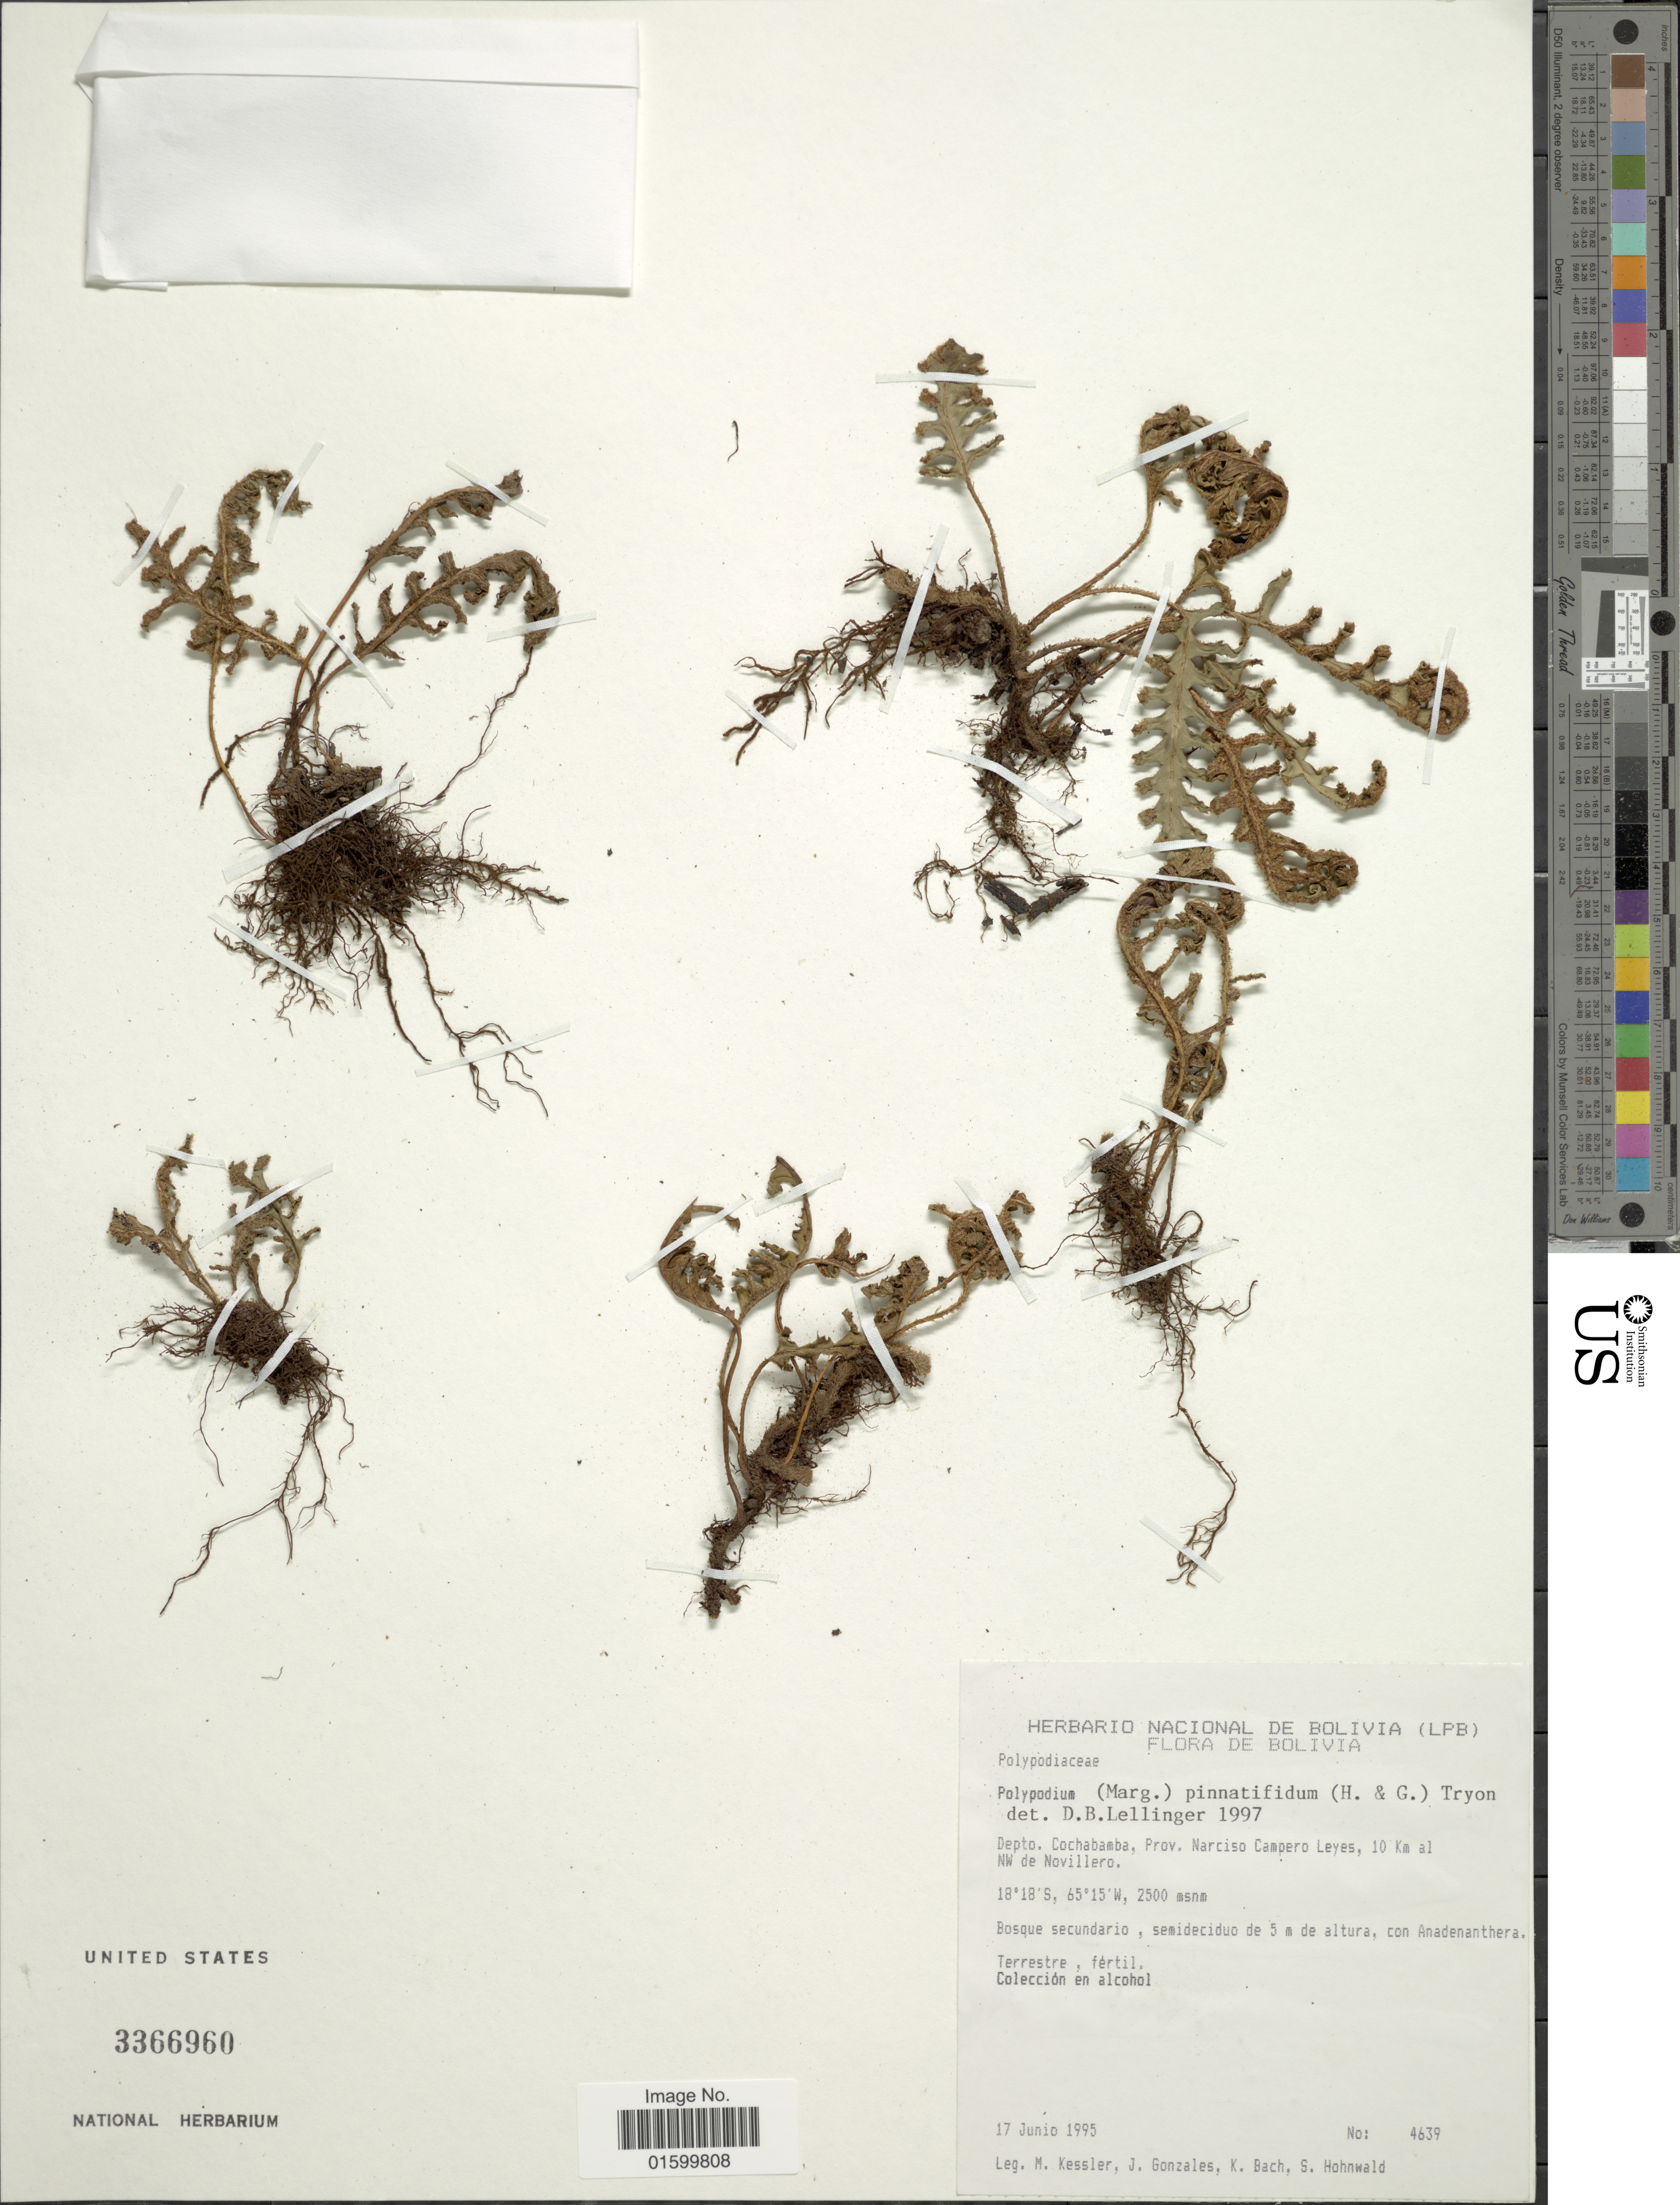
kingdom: Plantae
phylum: Tracheophyta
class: Polypodiopsida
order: Polypodiales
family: Polypodiaceae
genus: Pleopeltis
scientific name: Pleopeltis pinnatifida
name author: Gill.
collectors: M. Kessler, J. Gonzales, K. Bach & S. Hohnwald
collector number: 4639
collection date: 1995-06-17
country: Bolivia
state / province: Cochabamba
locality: Depto. Cochabamba, Prov. Narciso Campero Leyes, 10 km al NW de Novillero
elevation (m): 2500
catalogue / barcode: US 3366960